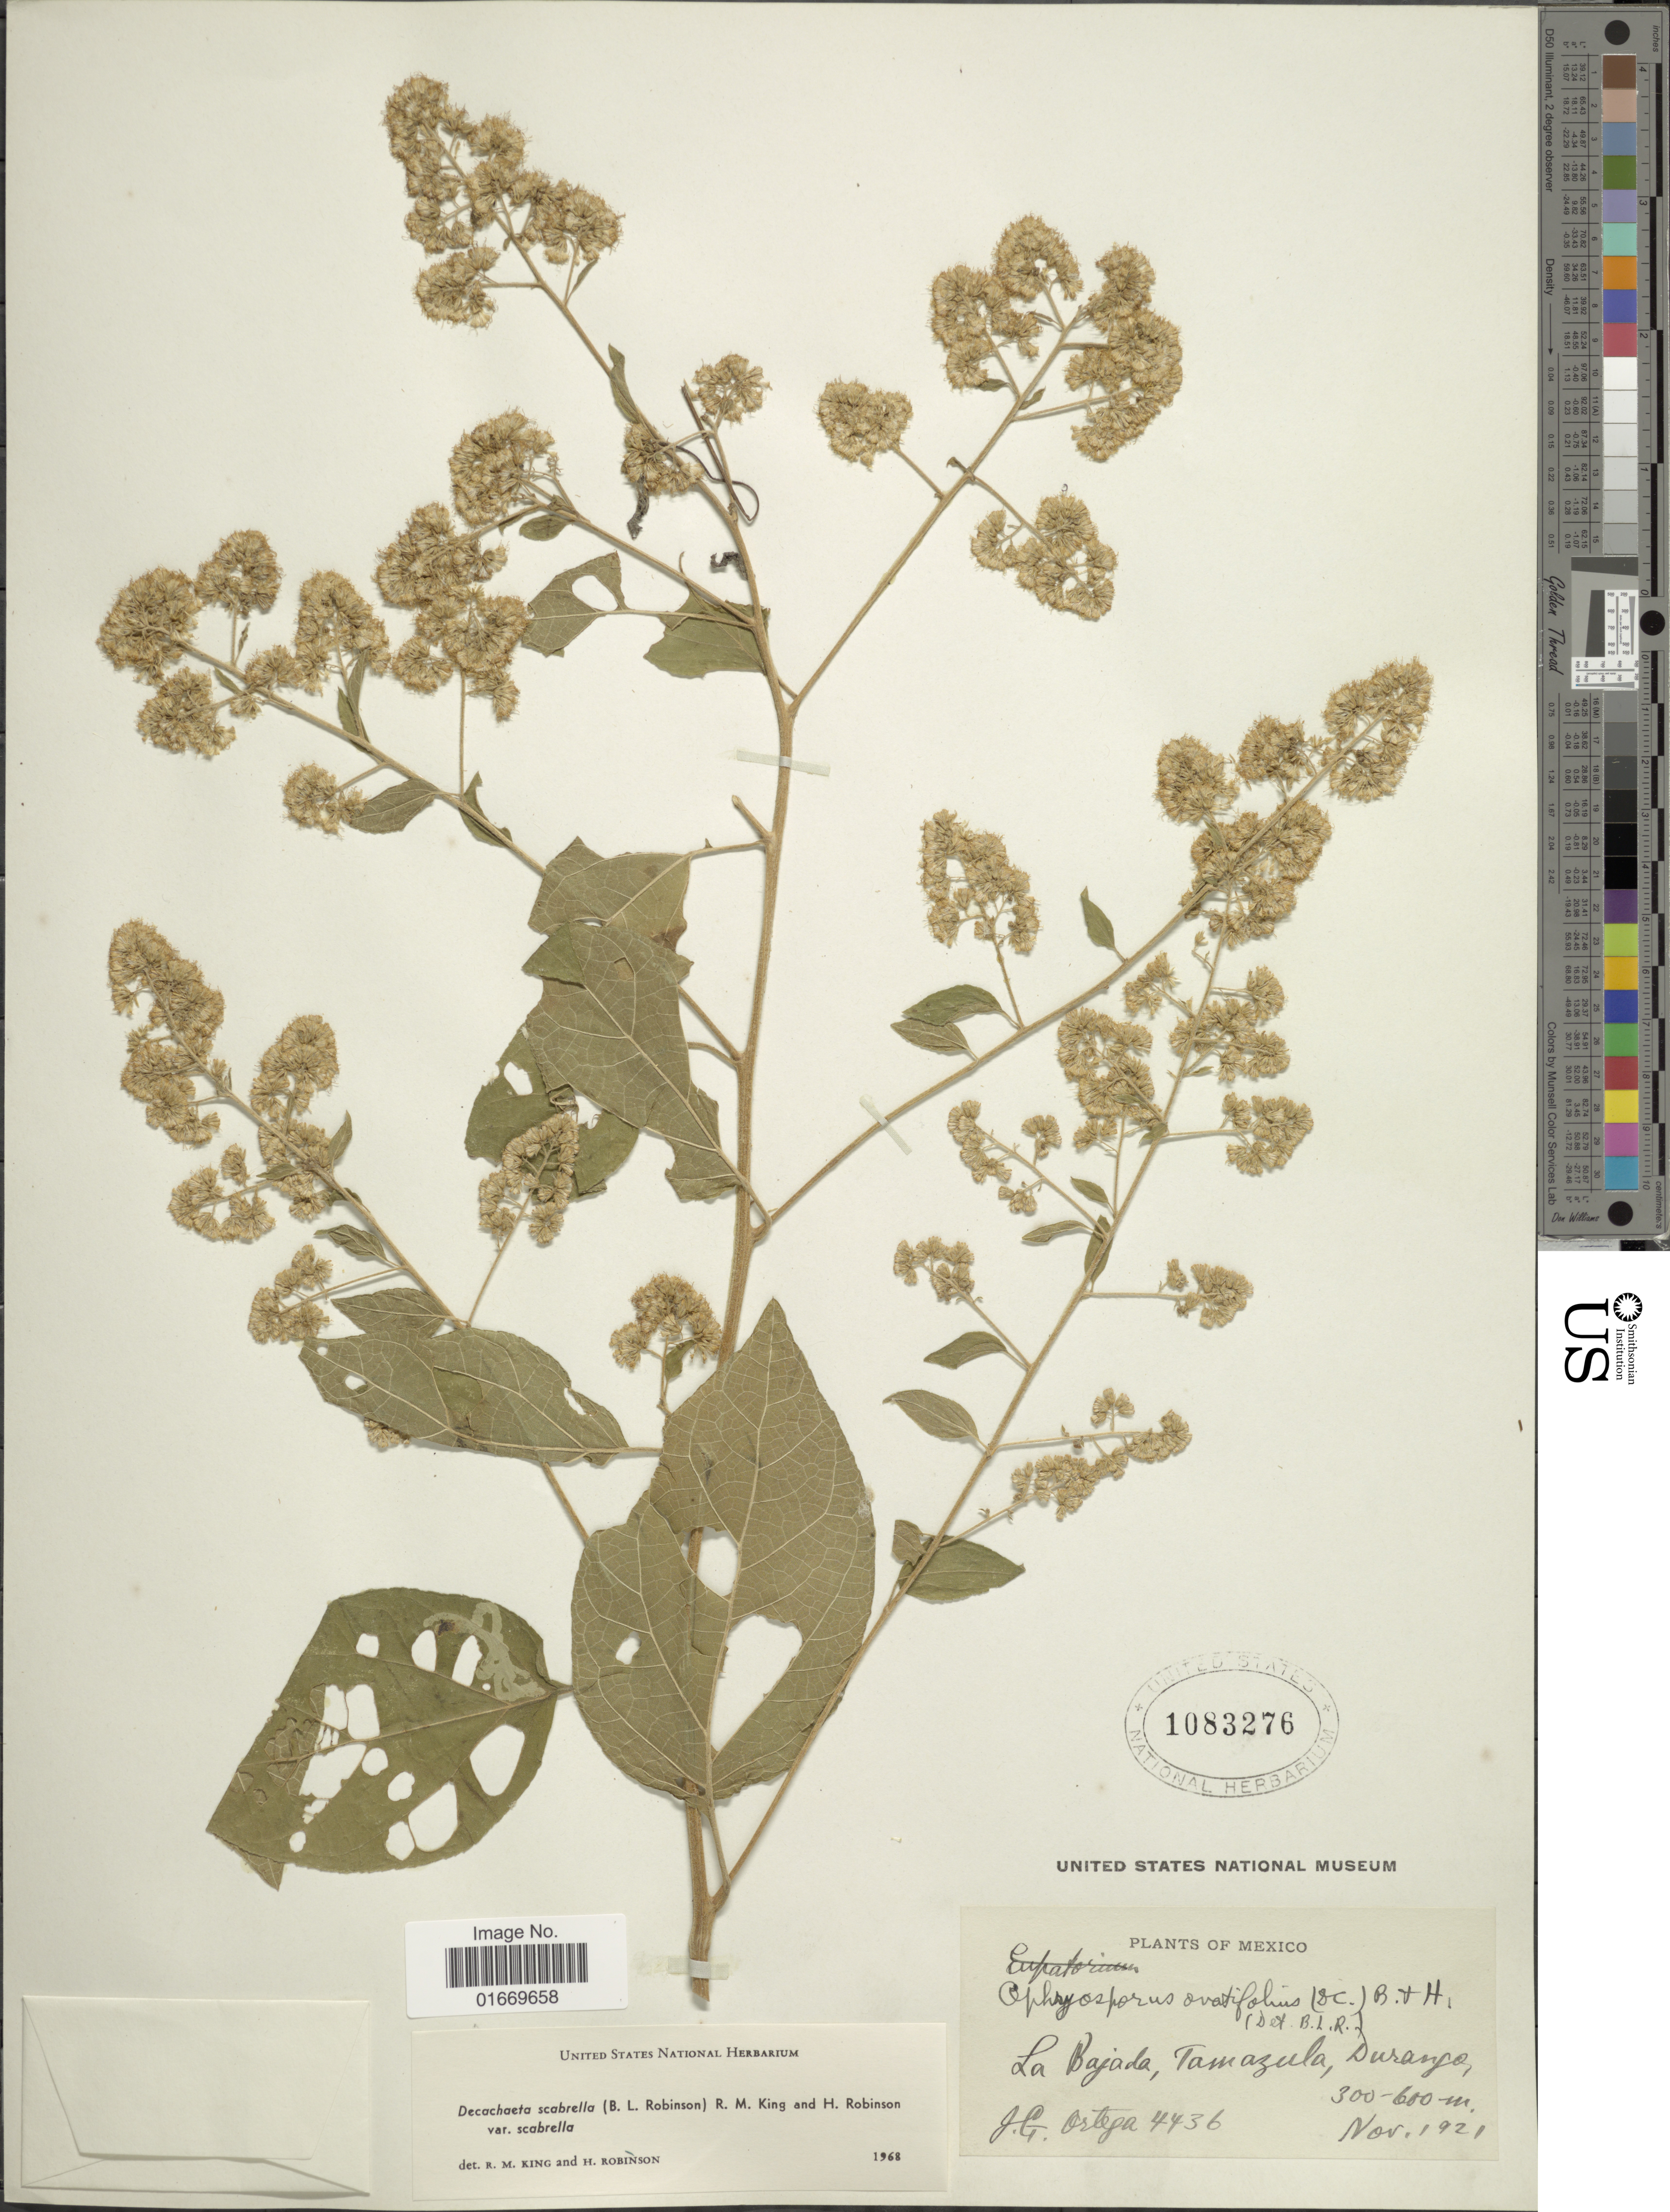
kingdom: Plantae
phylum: Tracheophyta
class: Magnoliopsida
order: Asterales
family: Asteraceae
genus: Decachaeta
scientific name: Decachaeta scabrella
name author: (B.L. Rob.) R.M. King & H. Rob.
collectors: J. C. Ortega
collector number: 4436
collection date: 1921-11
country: Mexico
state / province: Durango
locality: Mexico. La Bajada, Tamazula, Durango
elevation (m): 300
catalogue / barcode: US 1083276